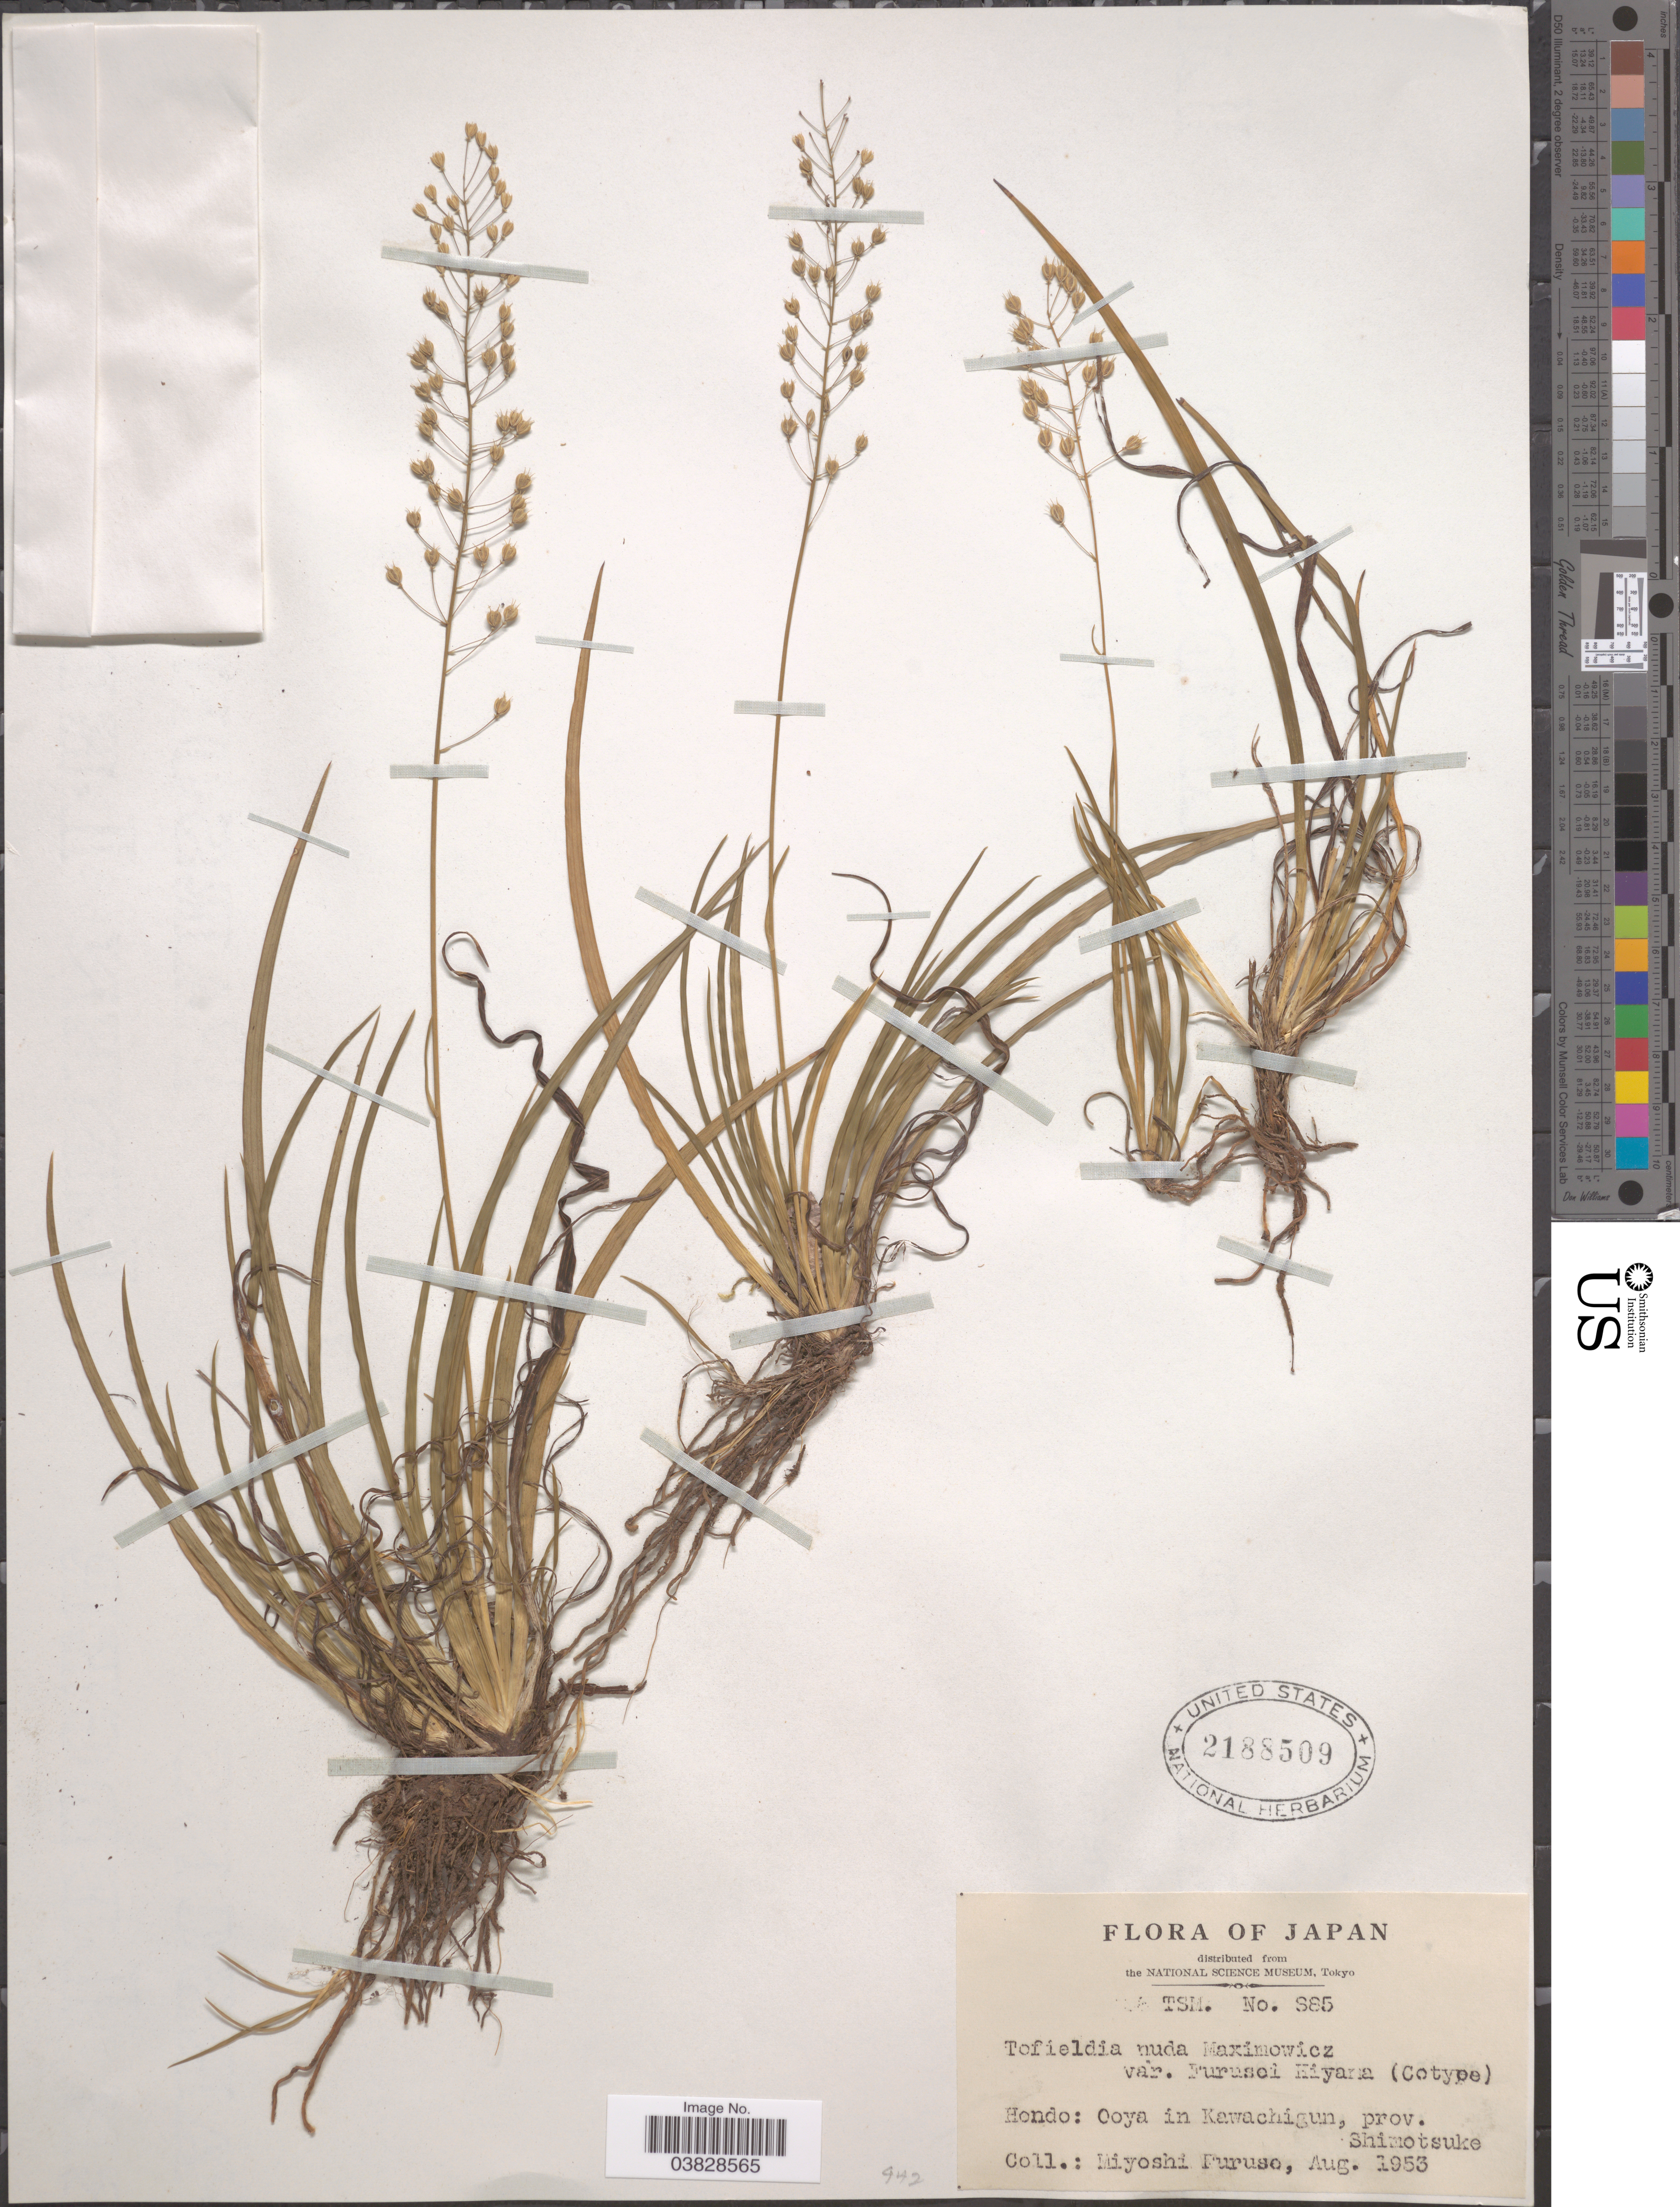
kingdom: Plantae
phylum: Tracheophyta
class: Liliopsida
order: Alismatales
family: Tofieldiaceae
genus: Tofieldia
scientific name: Tofieldia nuda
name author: Maxim.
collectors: M. Furuso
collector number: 885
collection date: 1953-08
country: Japan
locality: Hondo: Ooya in Kawachigun, prov. Shimotsuke.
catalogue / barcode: US 2188509